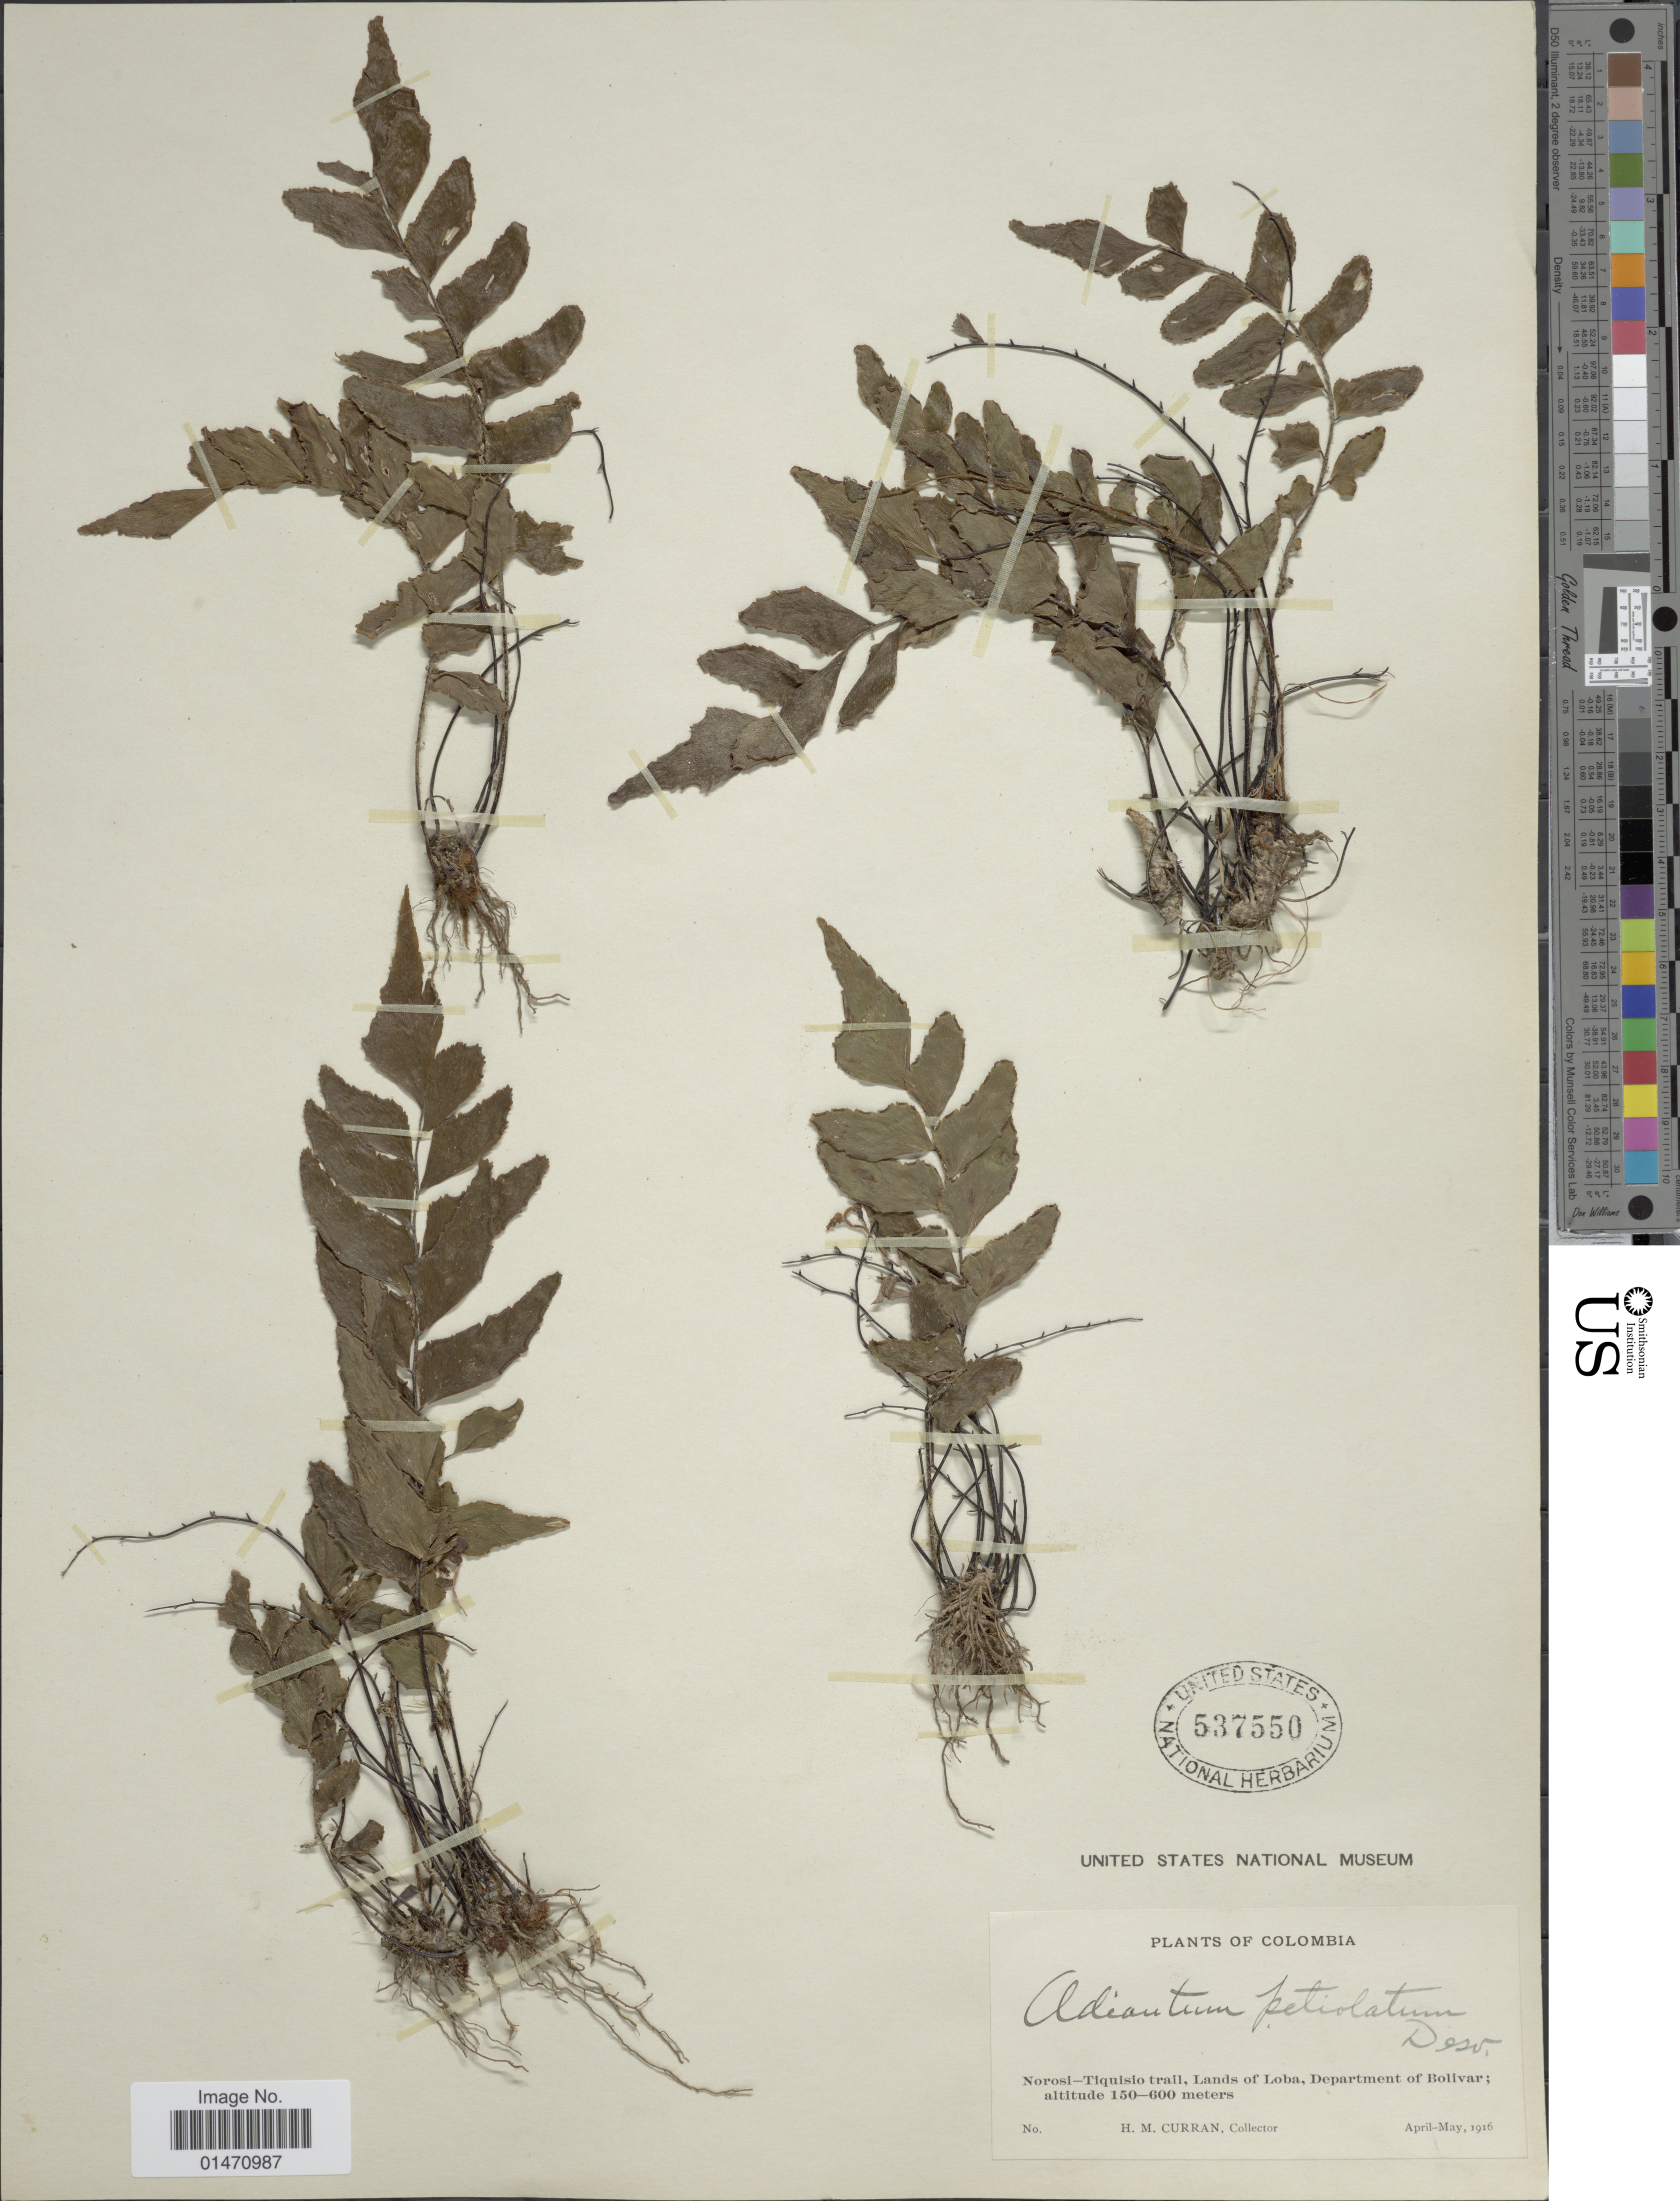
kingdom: Plantae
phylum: Tracheophyta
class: Polypodiopsida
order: Polypodiales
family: Pteridaceae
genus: Adiantum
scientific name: Adiantum petiolatum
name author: Desv.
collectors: H. M. Curran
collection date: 1916-04/1916-05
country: Colombia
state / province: Bolívar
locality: Norosi-Tiquisio trail, Lands of Loba,Department of Bolivar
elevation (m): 150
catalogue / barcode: US 537550